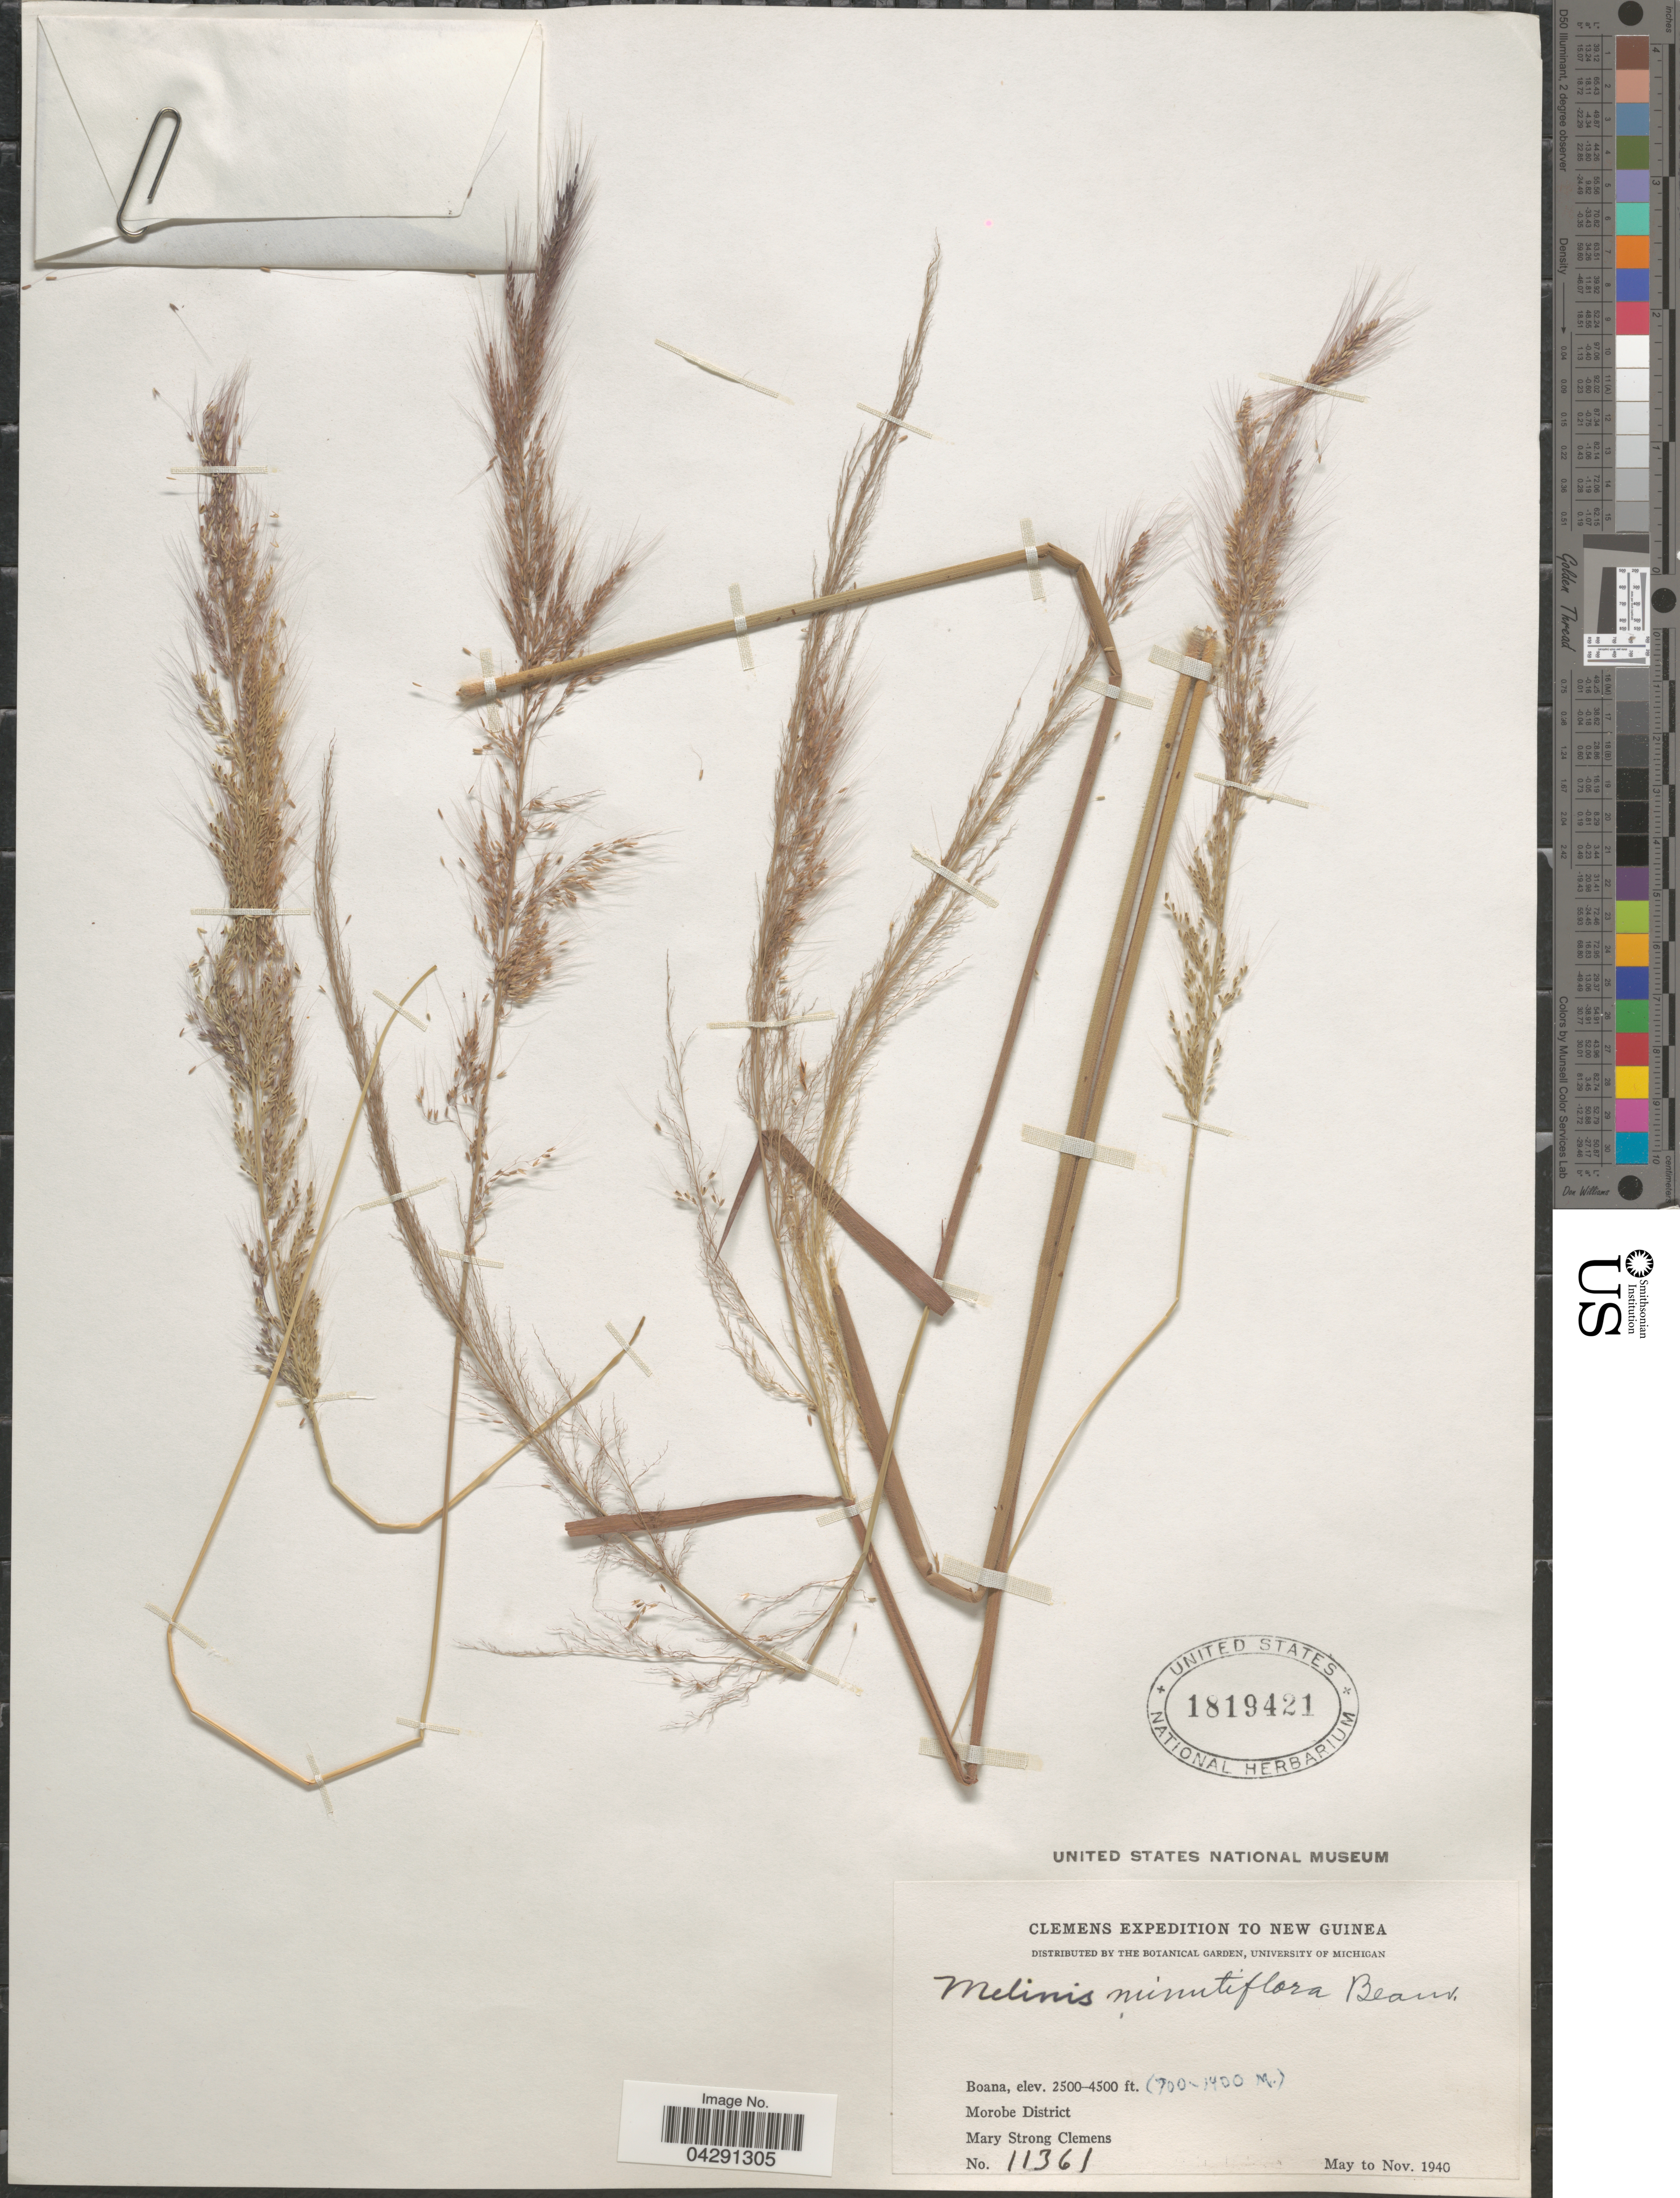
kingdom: Plantae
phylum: Tracheophyta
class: Liliopsida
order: Poales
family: Poaceae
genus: Melinis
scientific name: Melinis minutiflora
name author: P. Beauv.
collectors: M. S. Clemens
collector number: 11361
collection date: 1940-05/1940-11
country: Papua New Guinea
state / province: Morobe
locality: Clemens Expedition to New Guinea. Boana. Morobe District.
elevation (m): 762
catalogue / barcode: US 1819421